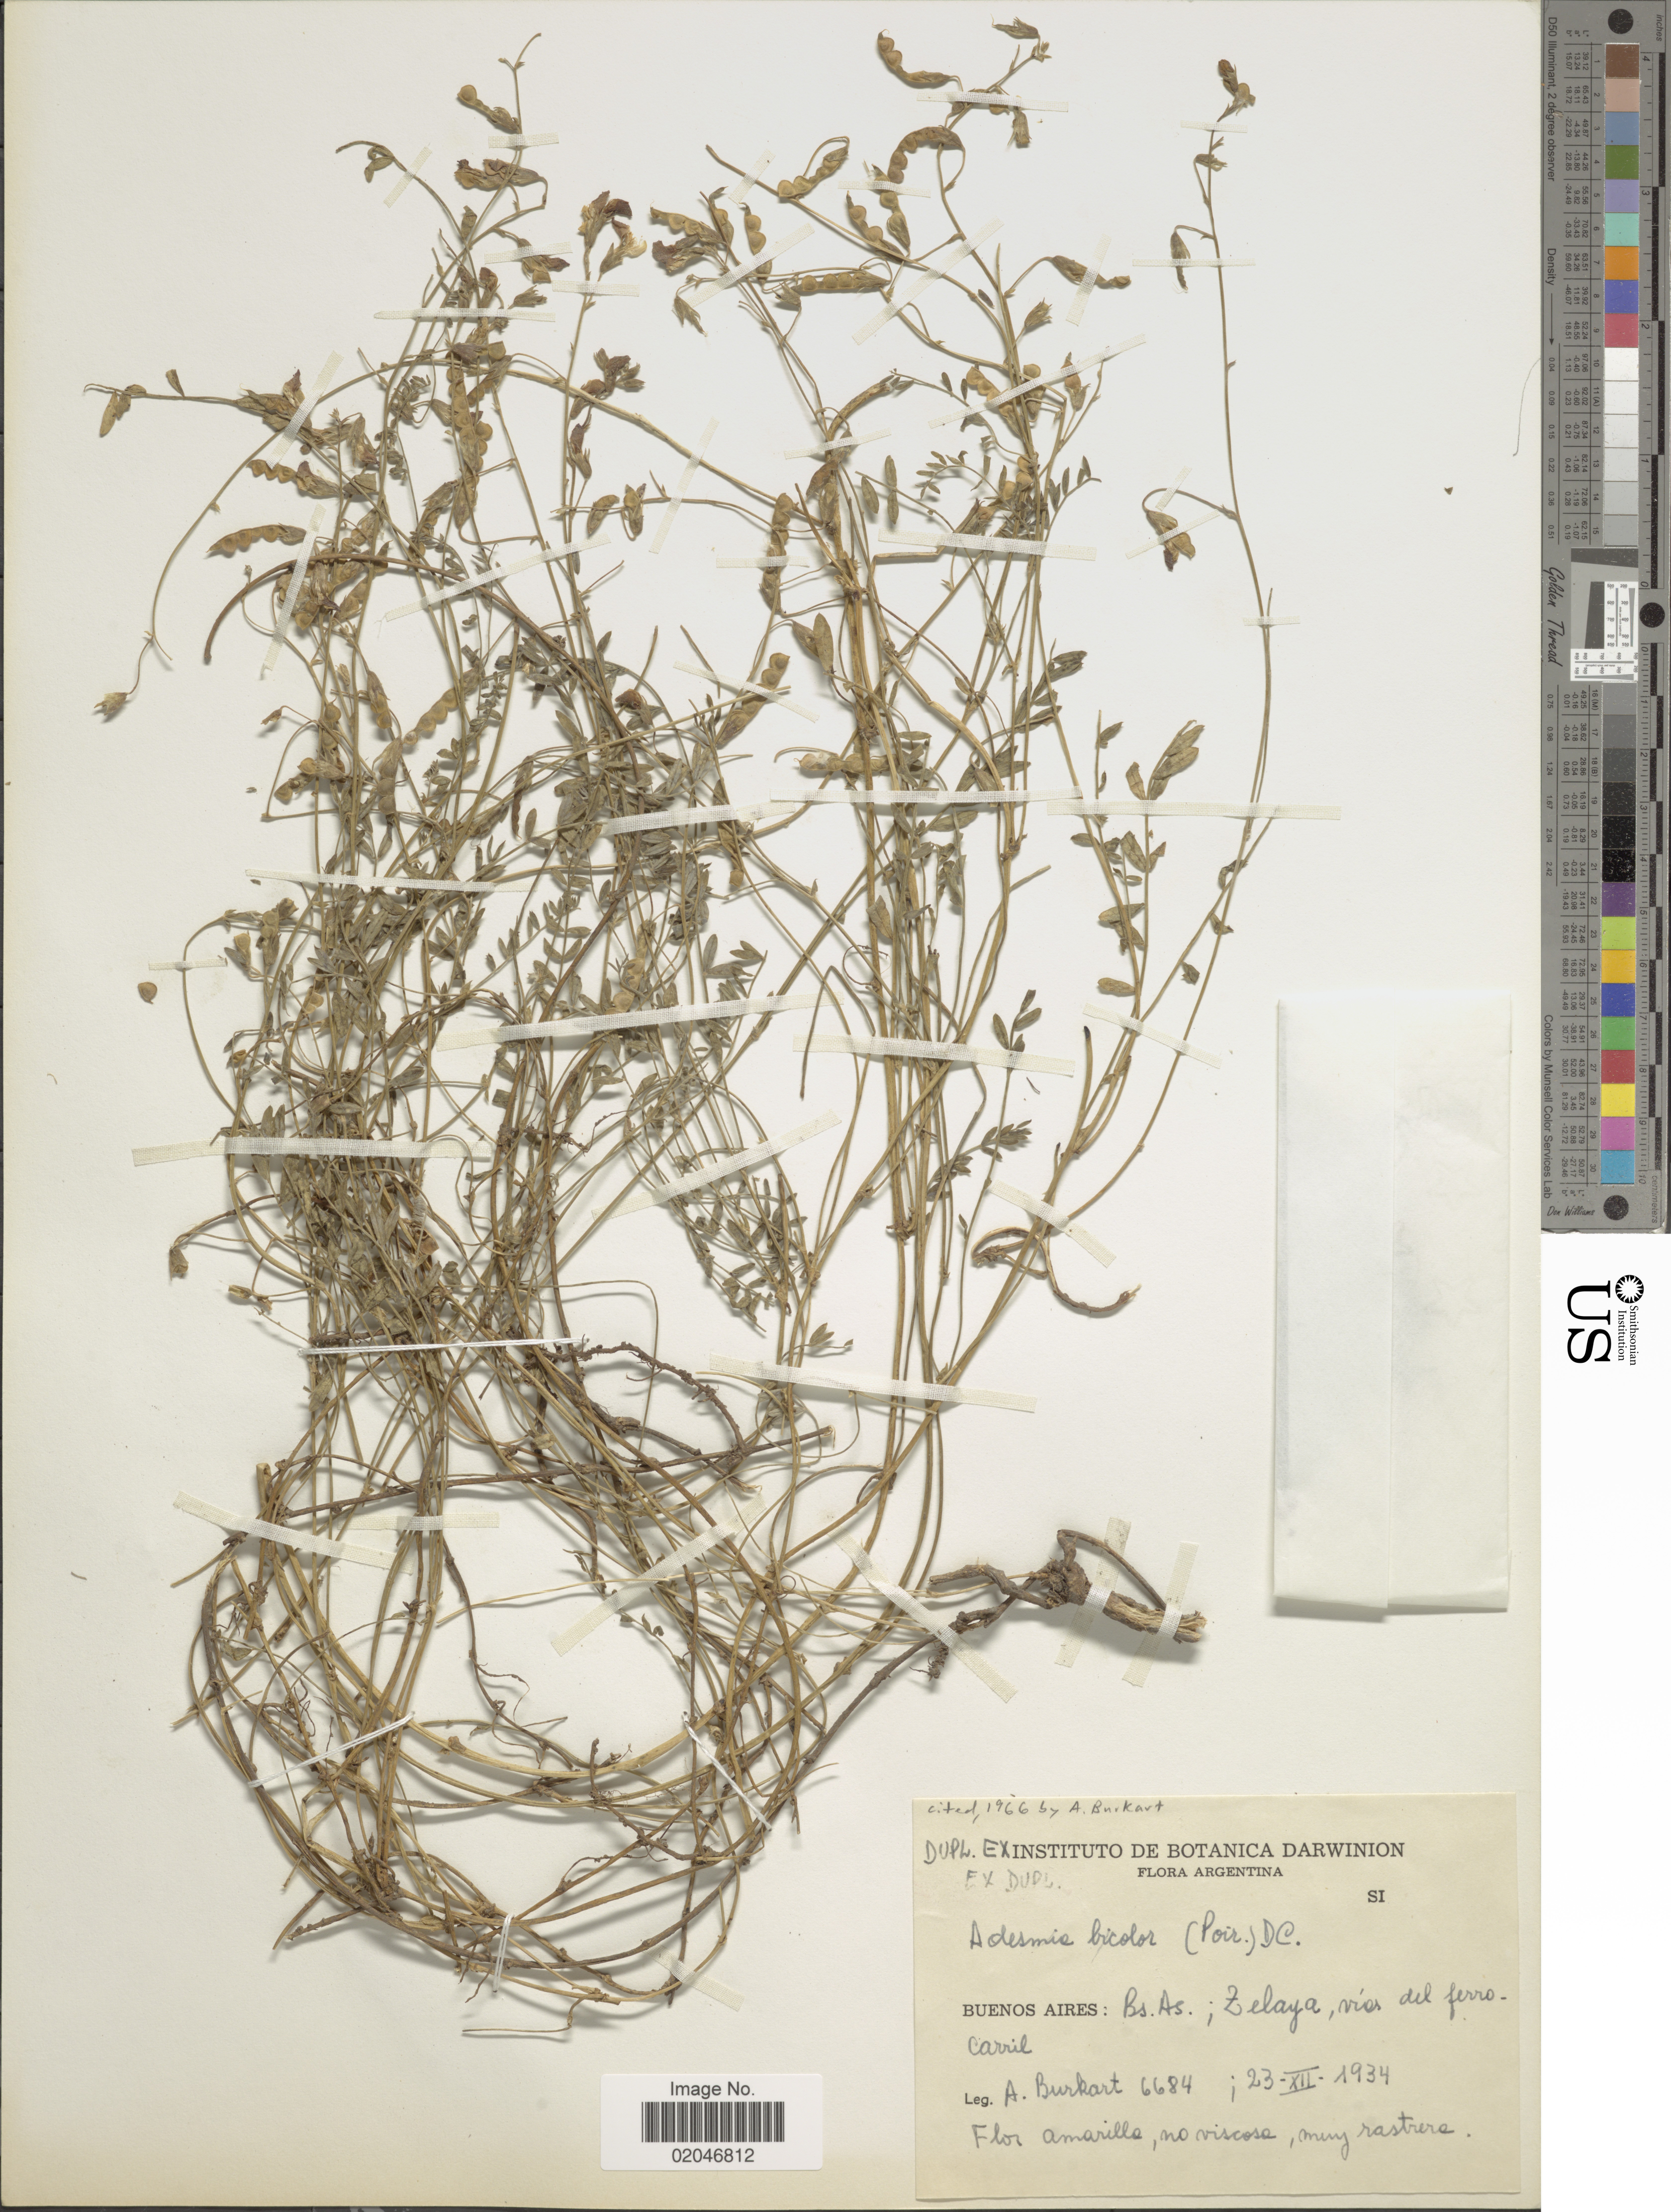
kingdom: Plantae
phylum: Tracheophyta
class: Magnoliopsida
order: Fabales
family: Fabaceae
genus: Adesmia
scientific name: Adesmia bicolor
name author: (Poir.) DC.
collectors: A. E. Burkart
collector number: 6684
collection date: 1934-12-23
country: Argentina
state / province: Buenos Aires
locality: Bs. As. Zelaya